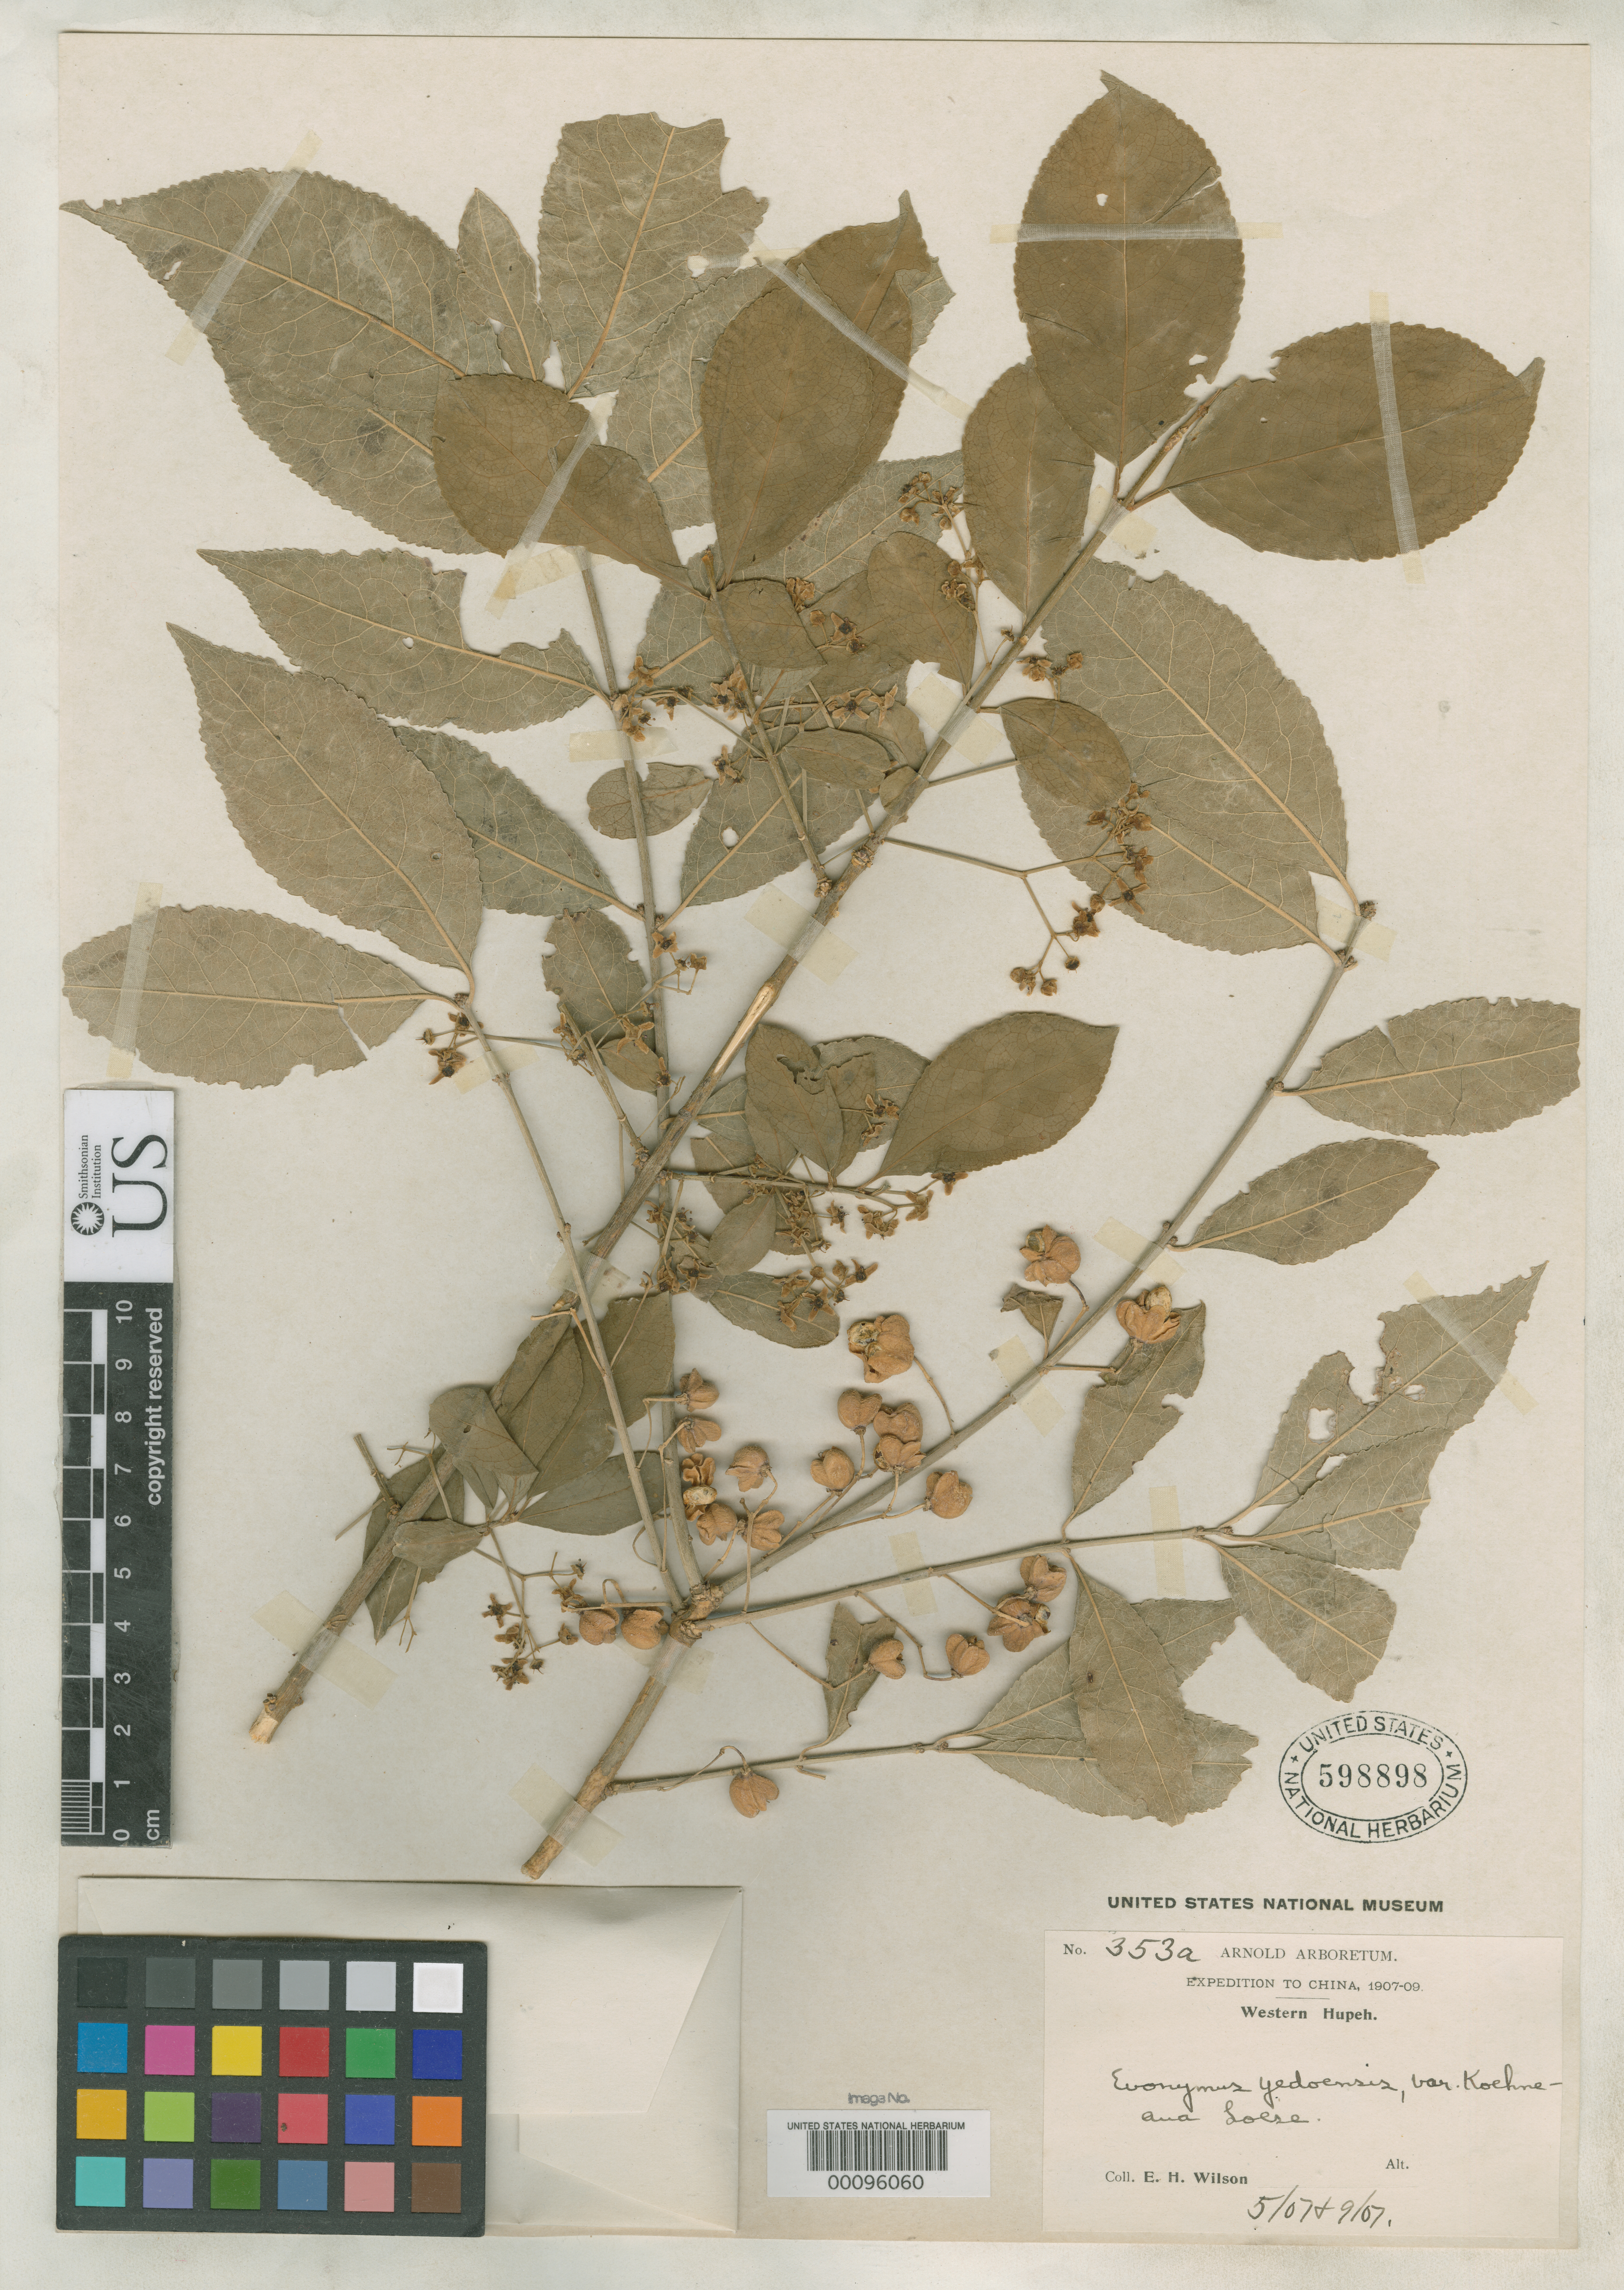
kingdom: Plantae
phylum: Tracheophyta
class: Magnoliopsida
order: Celastrales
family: Celastraceae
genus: Euonymus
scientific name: Euonymus yedoensis var. koehneana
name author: Loes. in Sarg.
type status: Isotype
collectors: E. H. Wilson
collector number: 353a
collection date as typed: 26 May 1907 to -- Sep 1907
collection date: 1907-05-26/1907-09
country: China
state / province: Hubei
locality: North and south of Ichang.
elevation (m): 1000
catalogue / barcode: US 598898